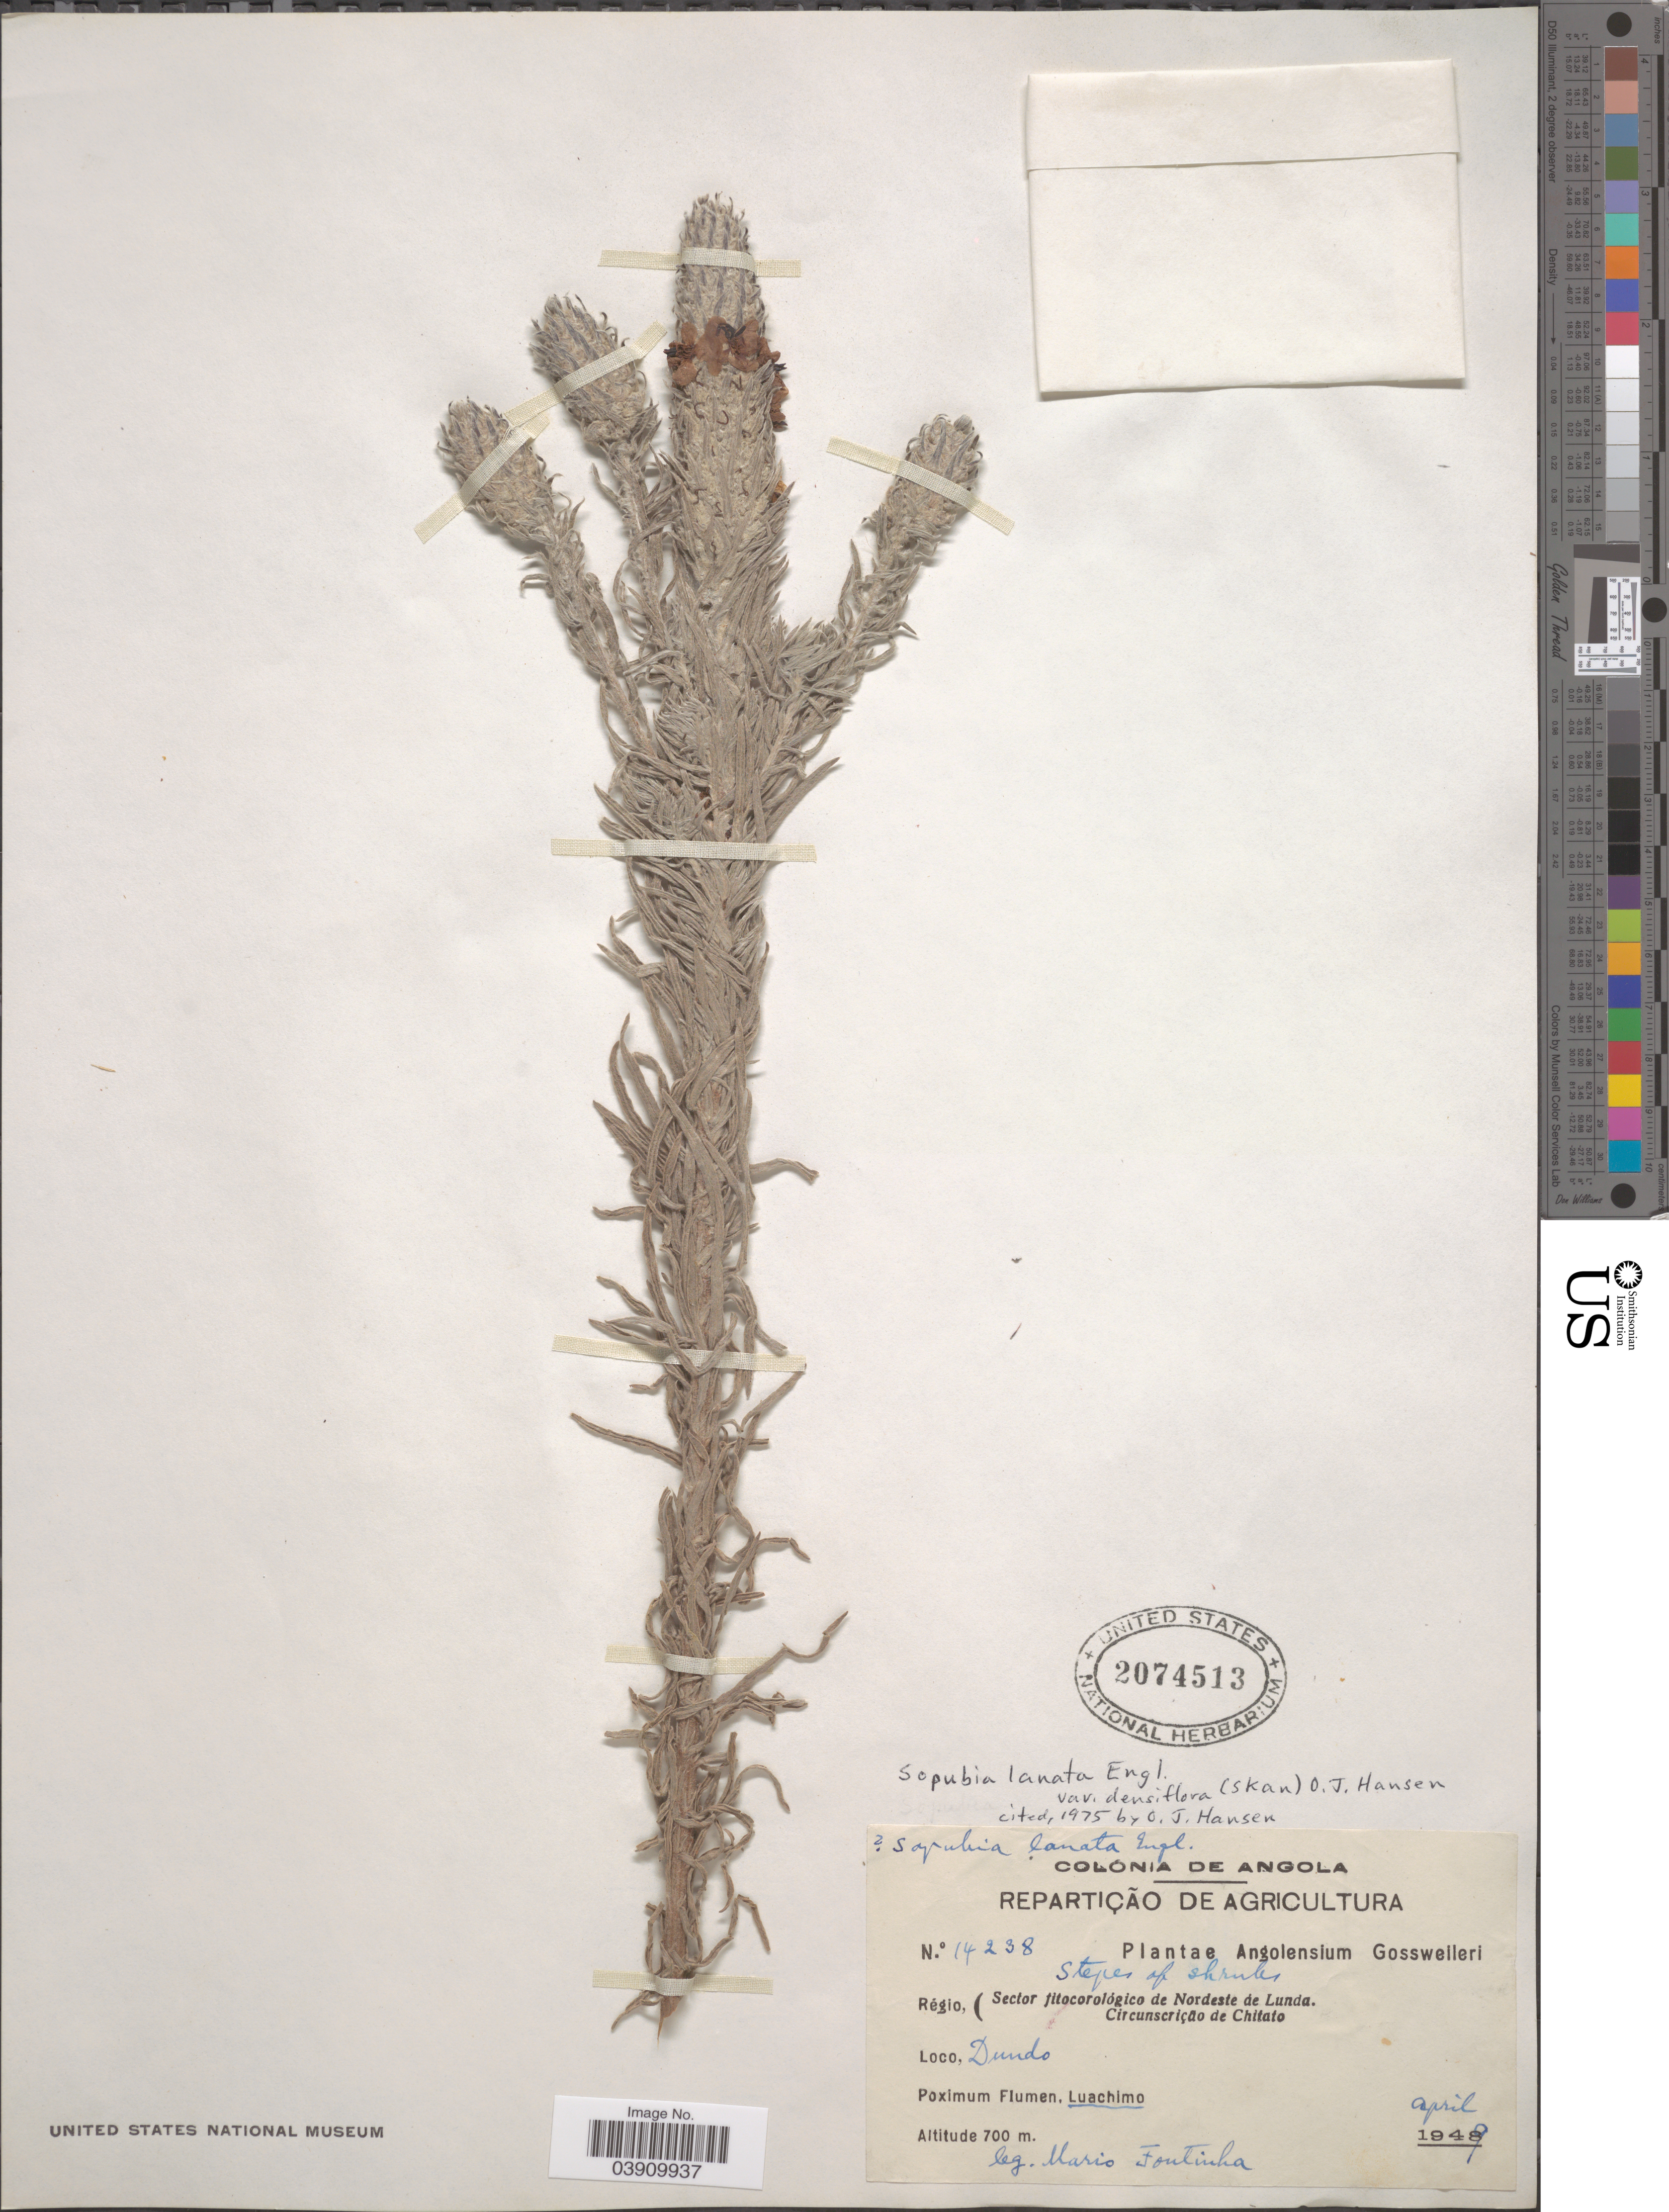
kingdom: Plantae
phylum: Tracheophyta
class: Magnoliopsida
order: Lamiales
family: Orobanchaceae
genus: Sopubia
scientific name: Sopubia lanata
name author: Engl.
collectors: -. Gossweiler & M. Fontinha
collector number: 14238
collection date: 1949-04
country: Angola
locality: Régio, Sector fitocorológico de Nordeste de Lunda. Circunscrição de Chitato. Loco, Dundo. Proximum Flumen, Luachimo.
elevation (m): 700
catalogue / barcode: US 2074513